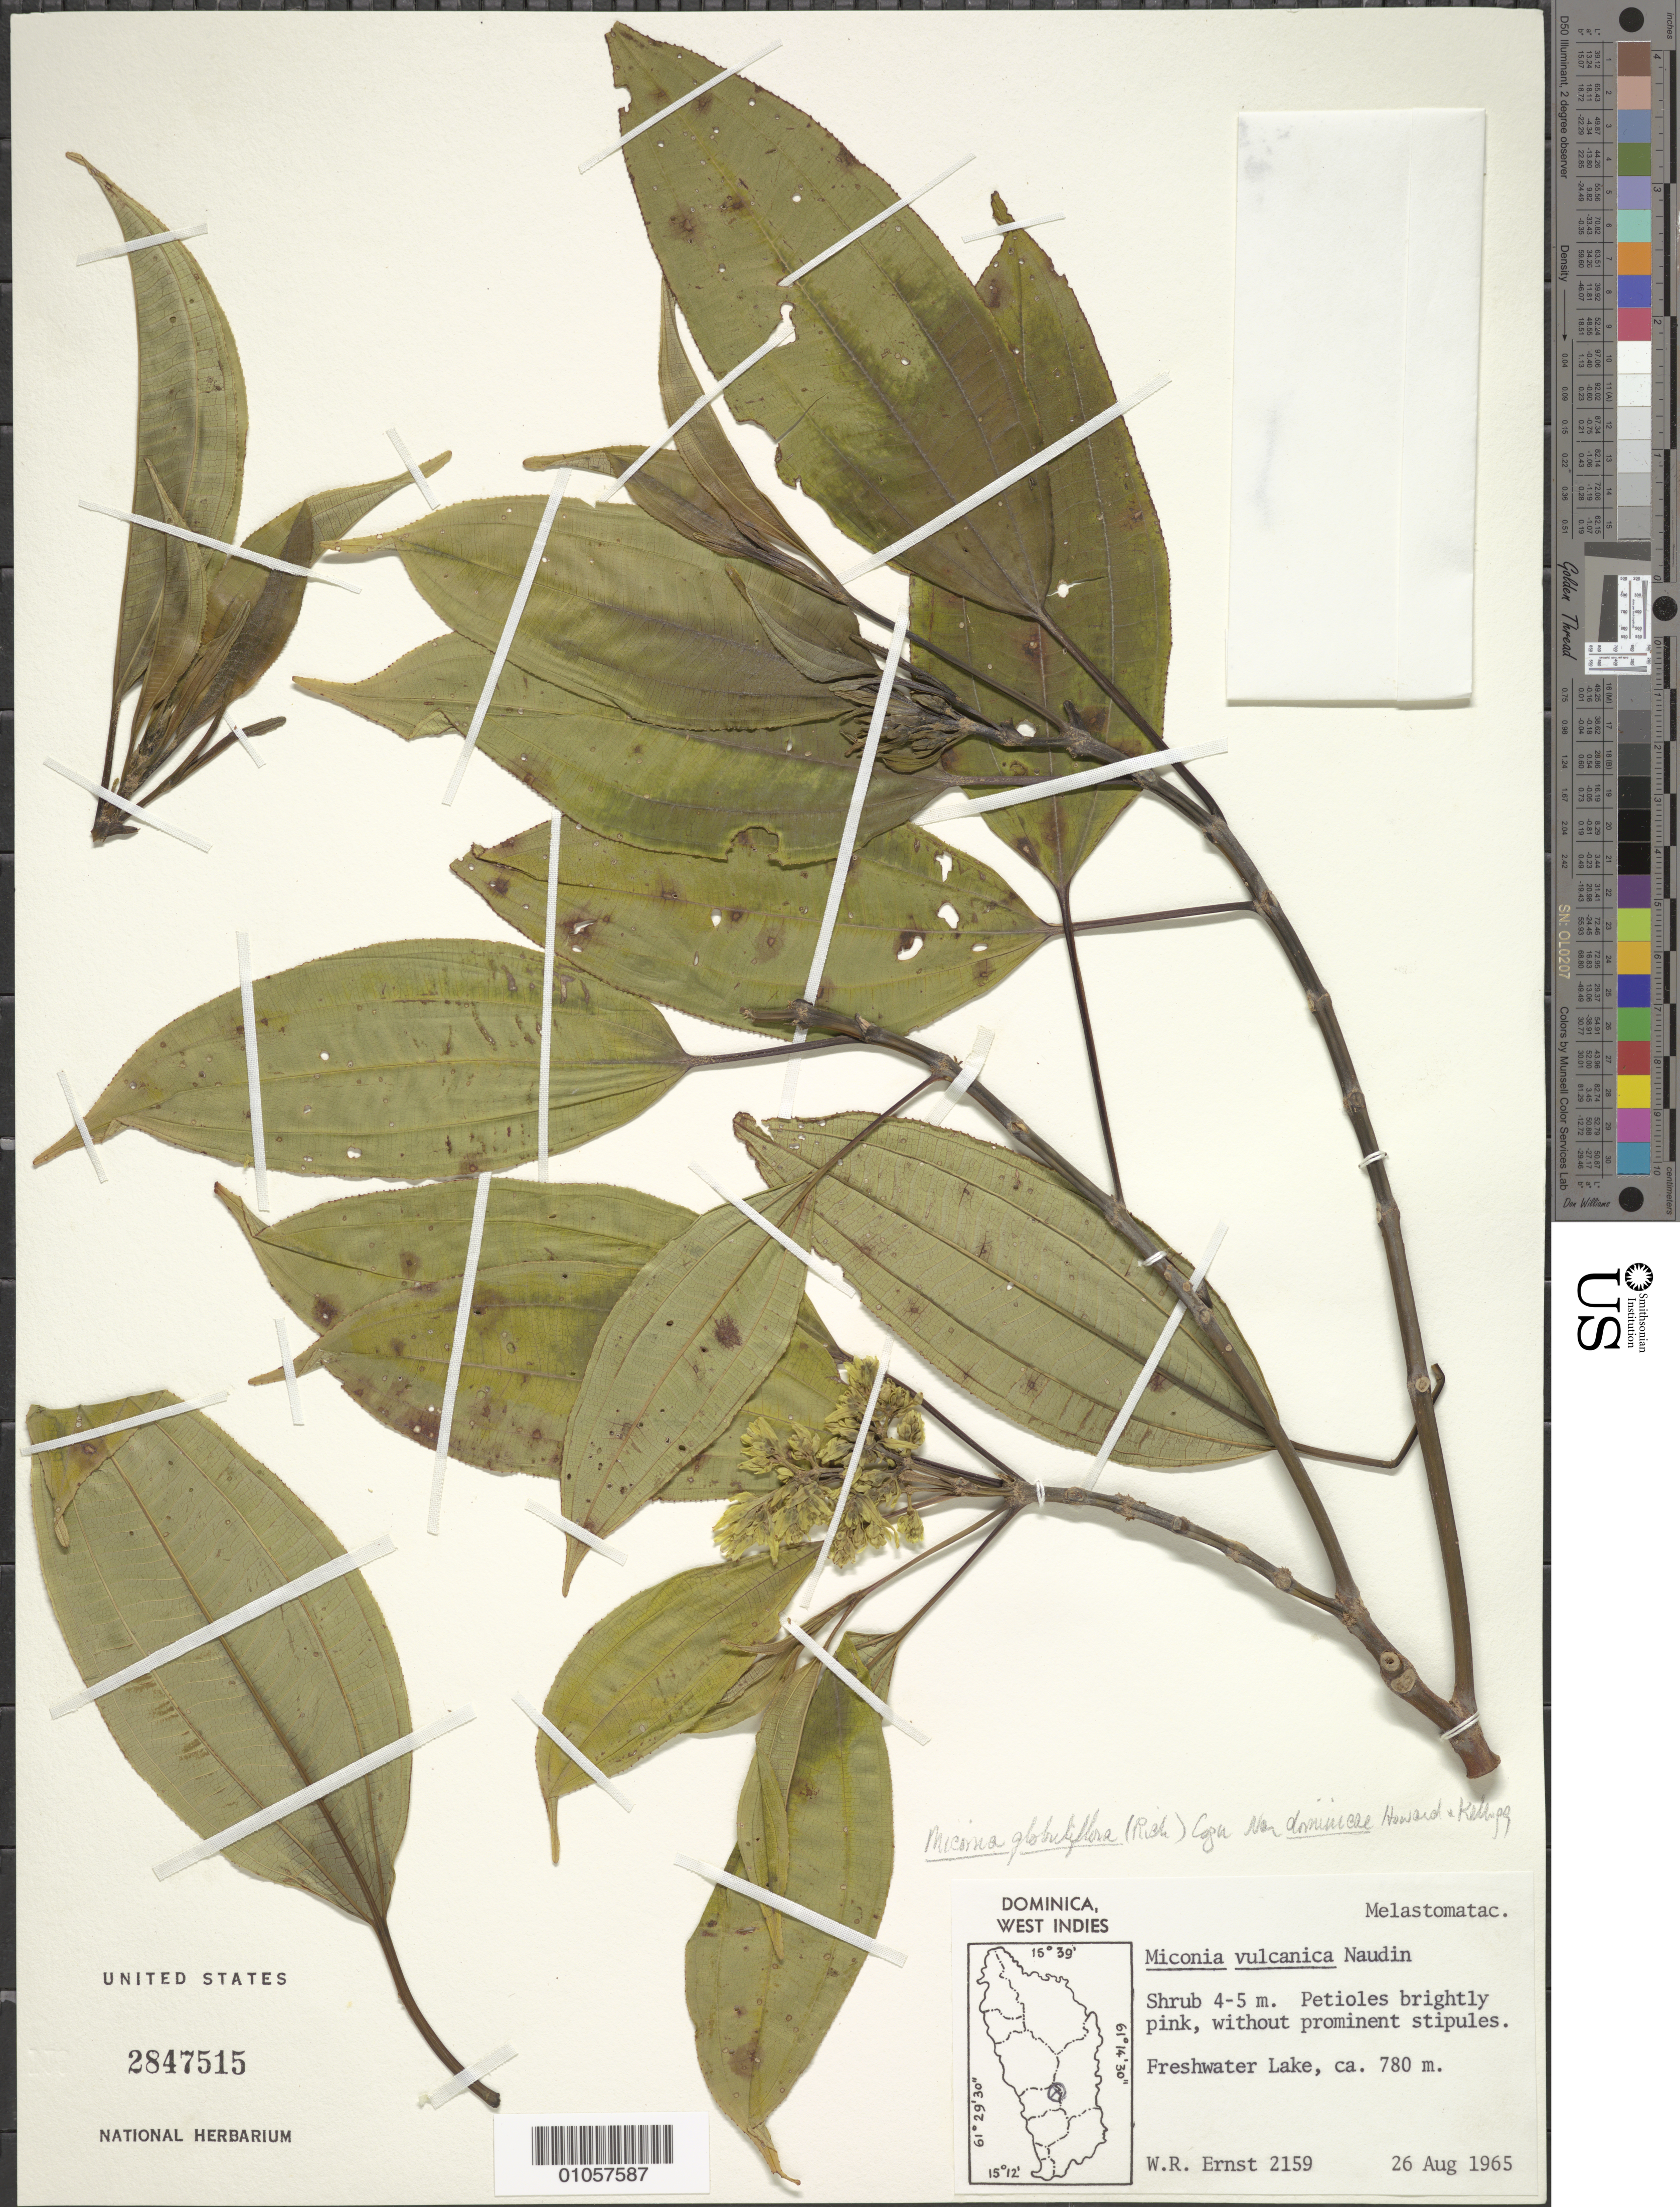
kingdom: Plantae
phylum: Tracheophyta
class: Magnoliopsida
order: Myrtales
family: Melastomataceae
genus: Miconia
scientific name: Miconia globuliflora var. dominicae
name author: R.A. Howard & E.A. Kellogg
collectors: W. R. Ernst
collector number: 2159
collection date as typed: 26 Aug 1965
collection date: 1965-08-26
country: Dominica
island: Dominica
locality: Freshwater lake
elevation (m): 780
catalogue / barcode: US 2847515